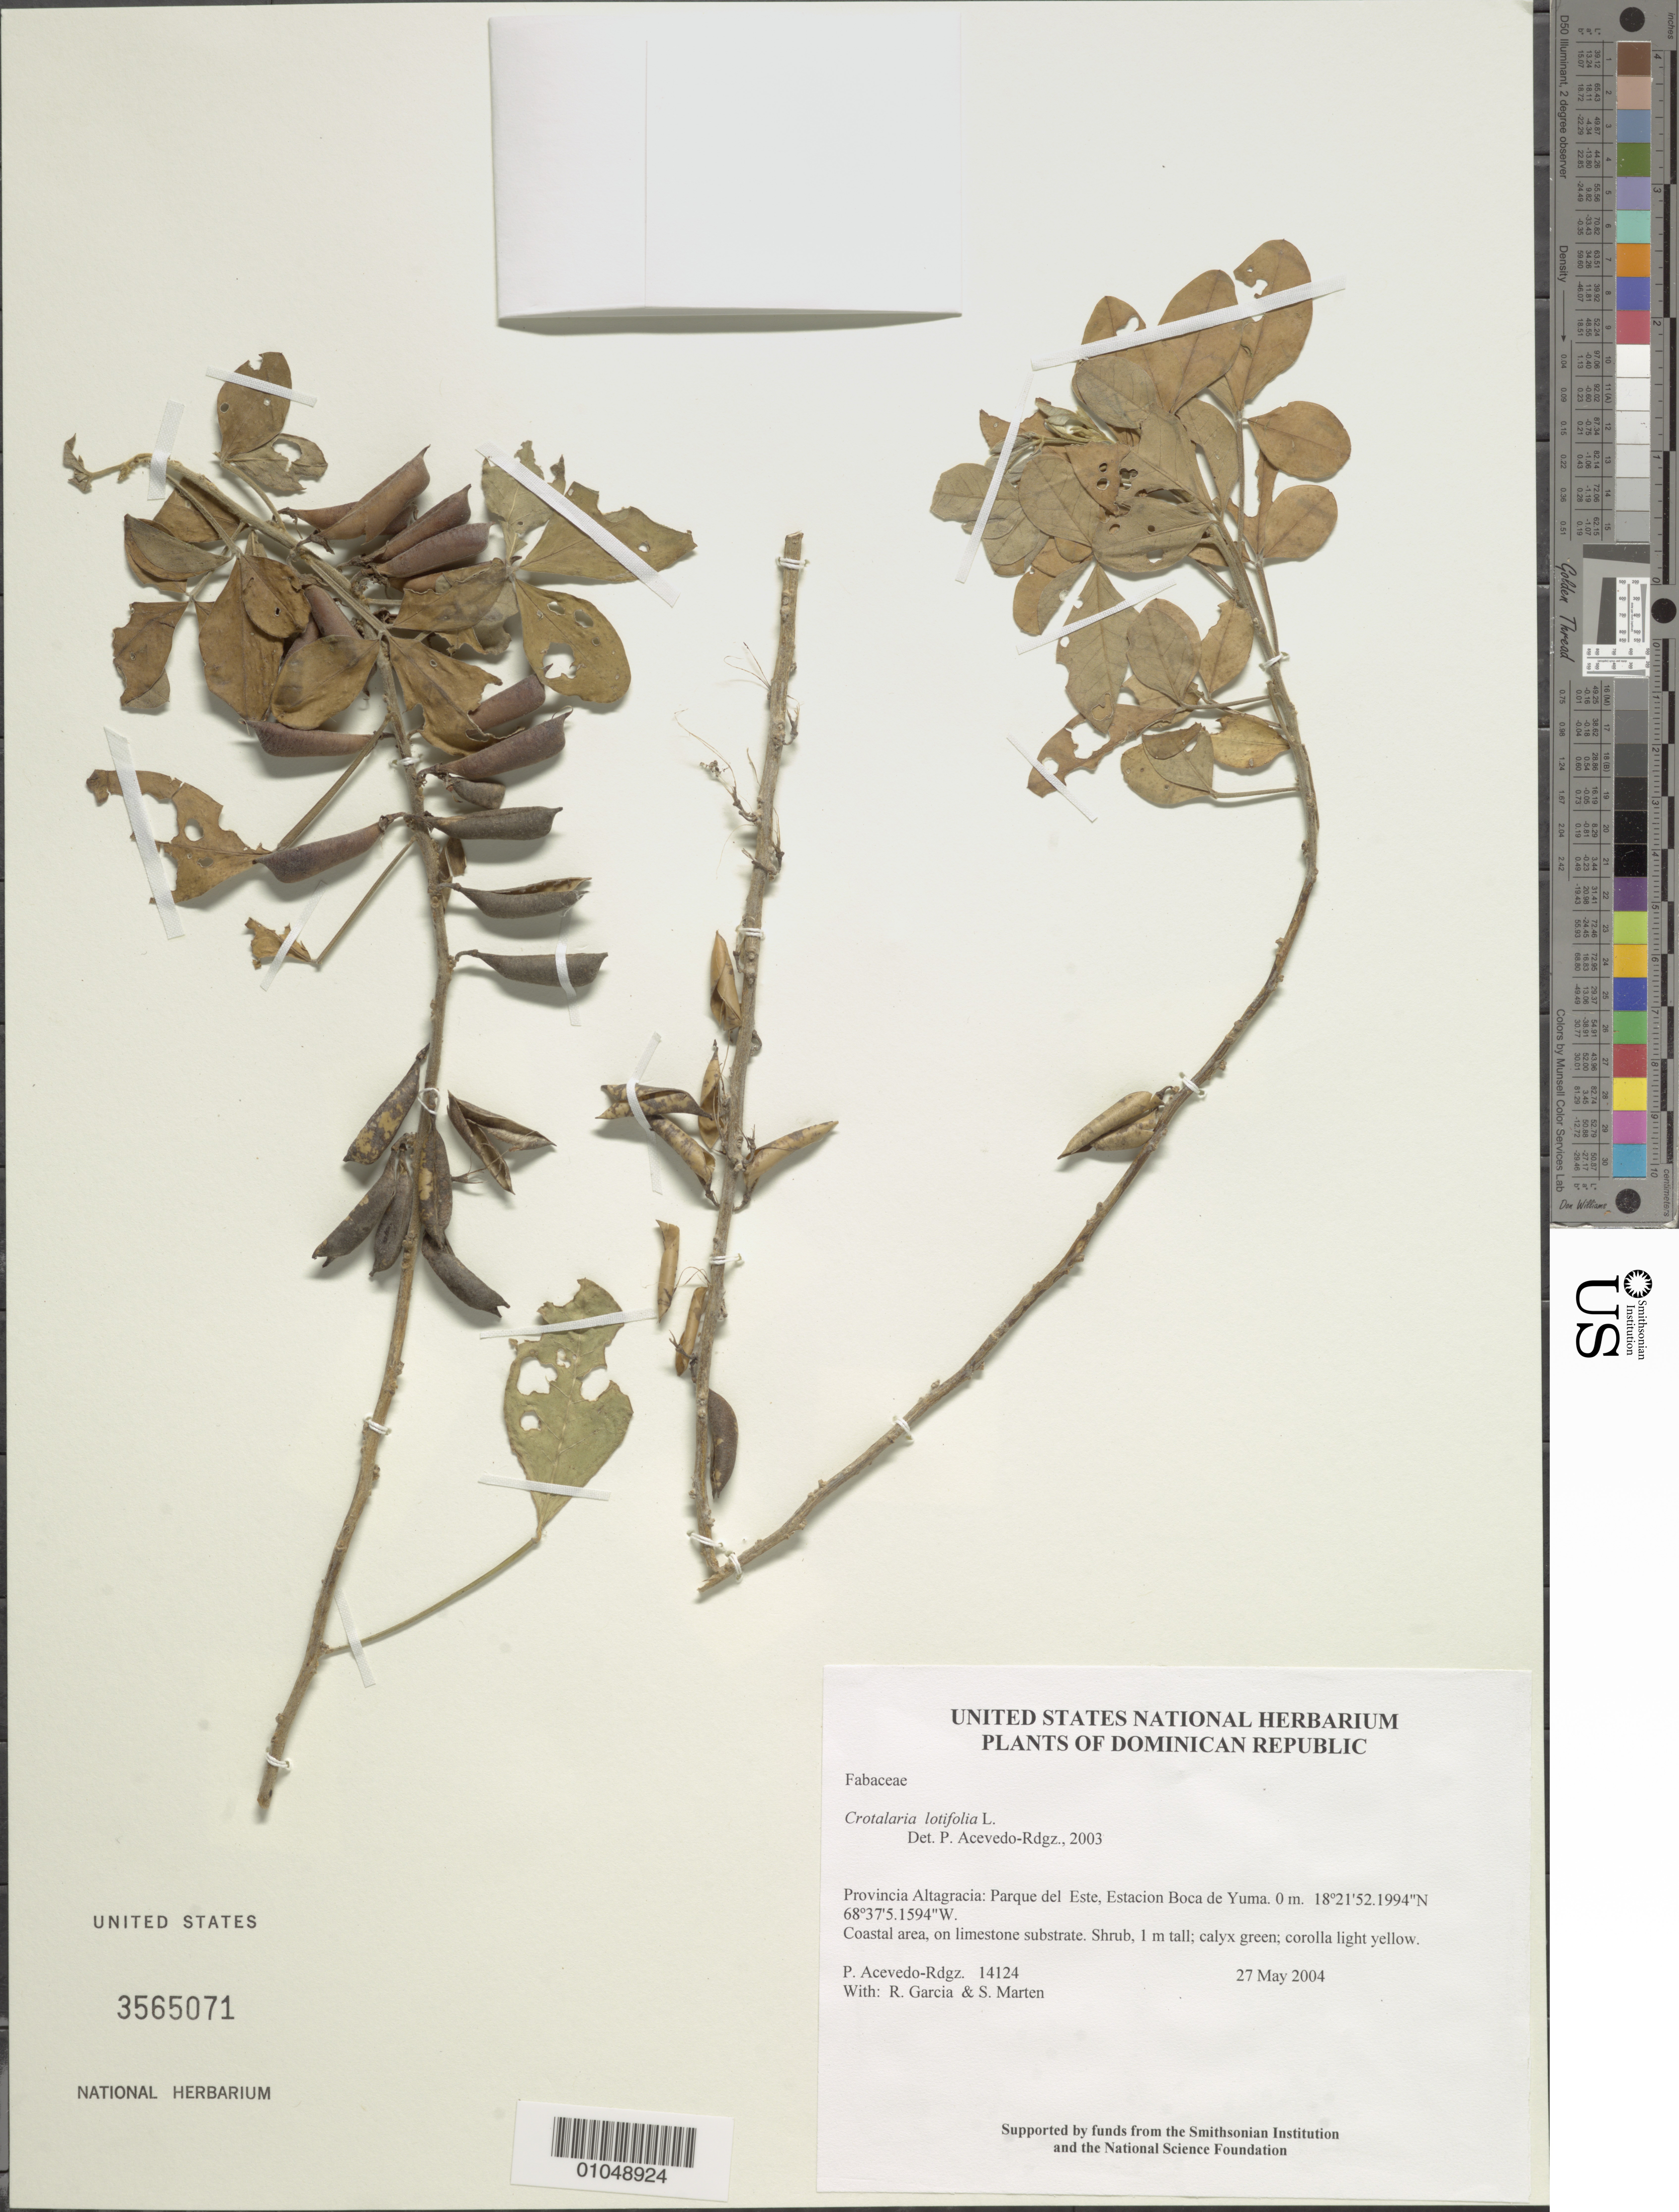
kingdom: Plantae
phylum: Tracheophyta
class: Magnoliopsida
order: Fabales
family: Fabaceae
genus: Crotalaria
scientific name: Crotalaria latifolia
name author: L.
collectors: P. Acevedo-Rodr., R. G. García & S. Marten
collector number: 14124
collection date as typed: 27 May 2004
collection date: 2004-05-27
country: Dominican Republic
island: Hispaniola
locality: Provincia Altagracia: Parque del Este, Estacion Boca de Yuma.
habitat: Coastal area, on limestone substrate.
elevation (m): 0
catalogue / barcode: US 3565071